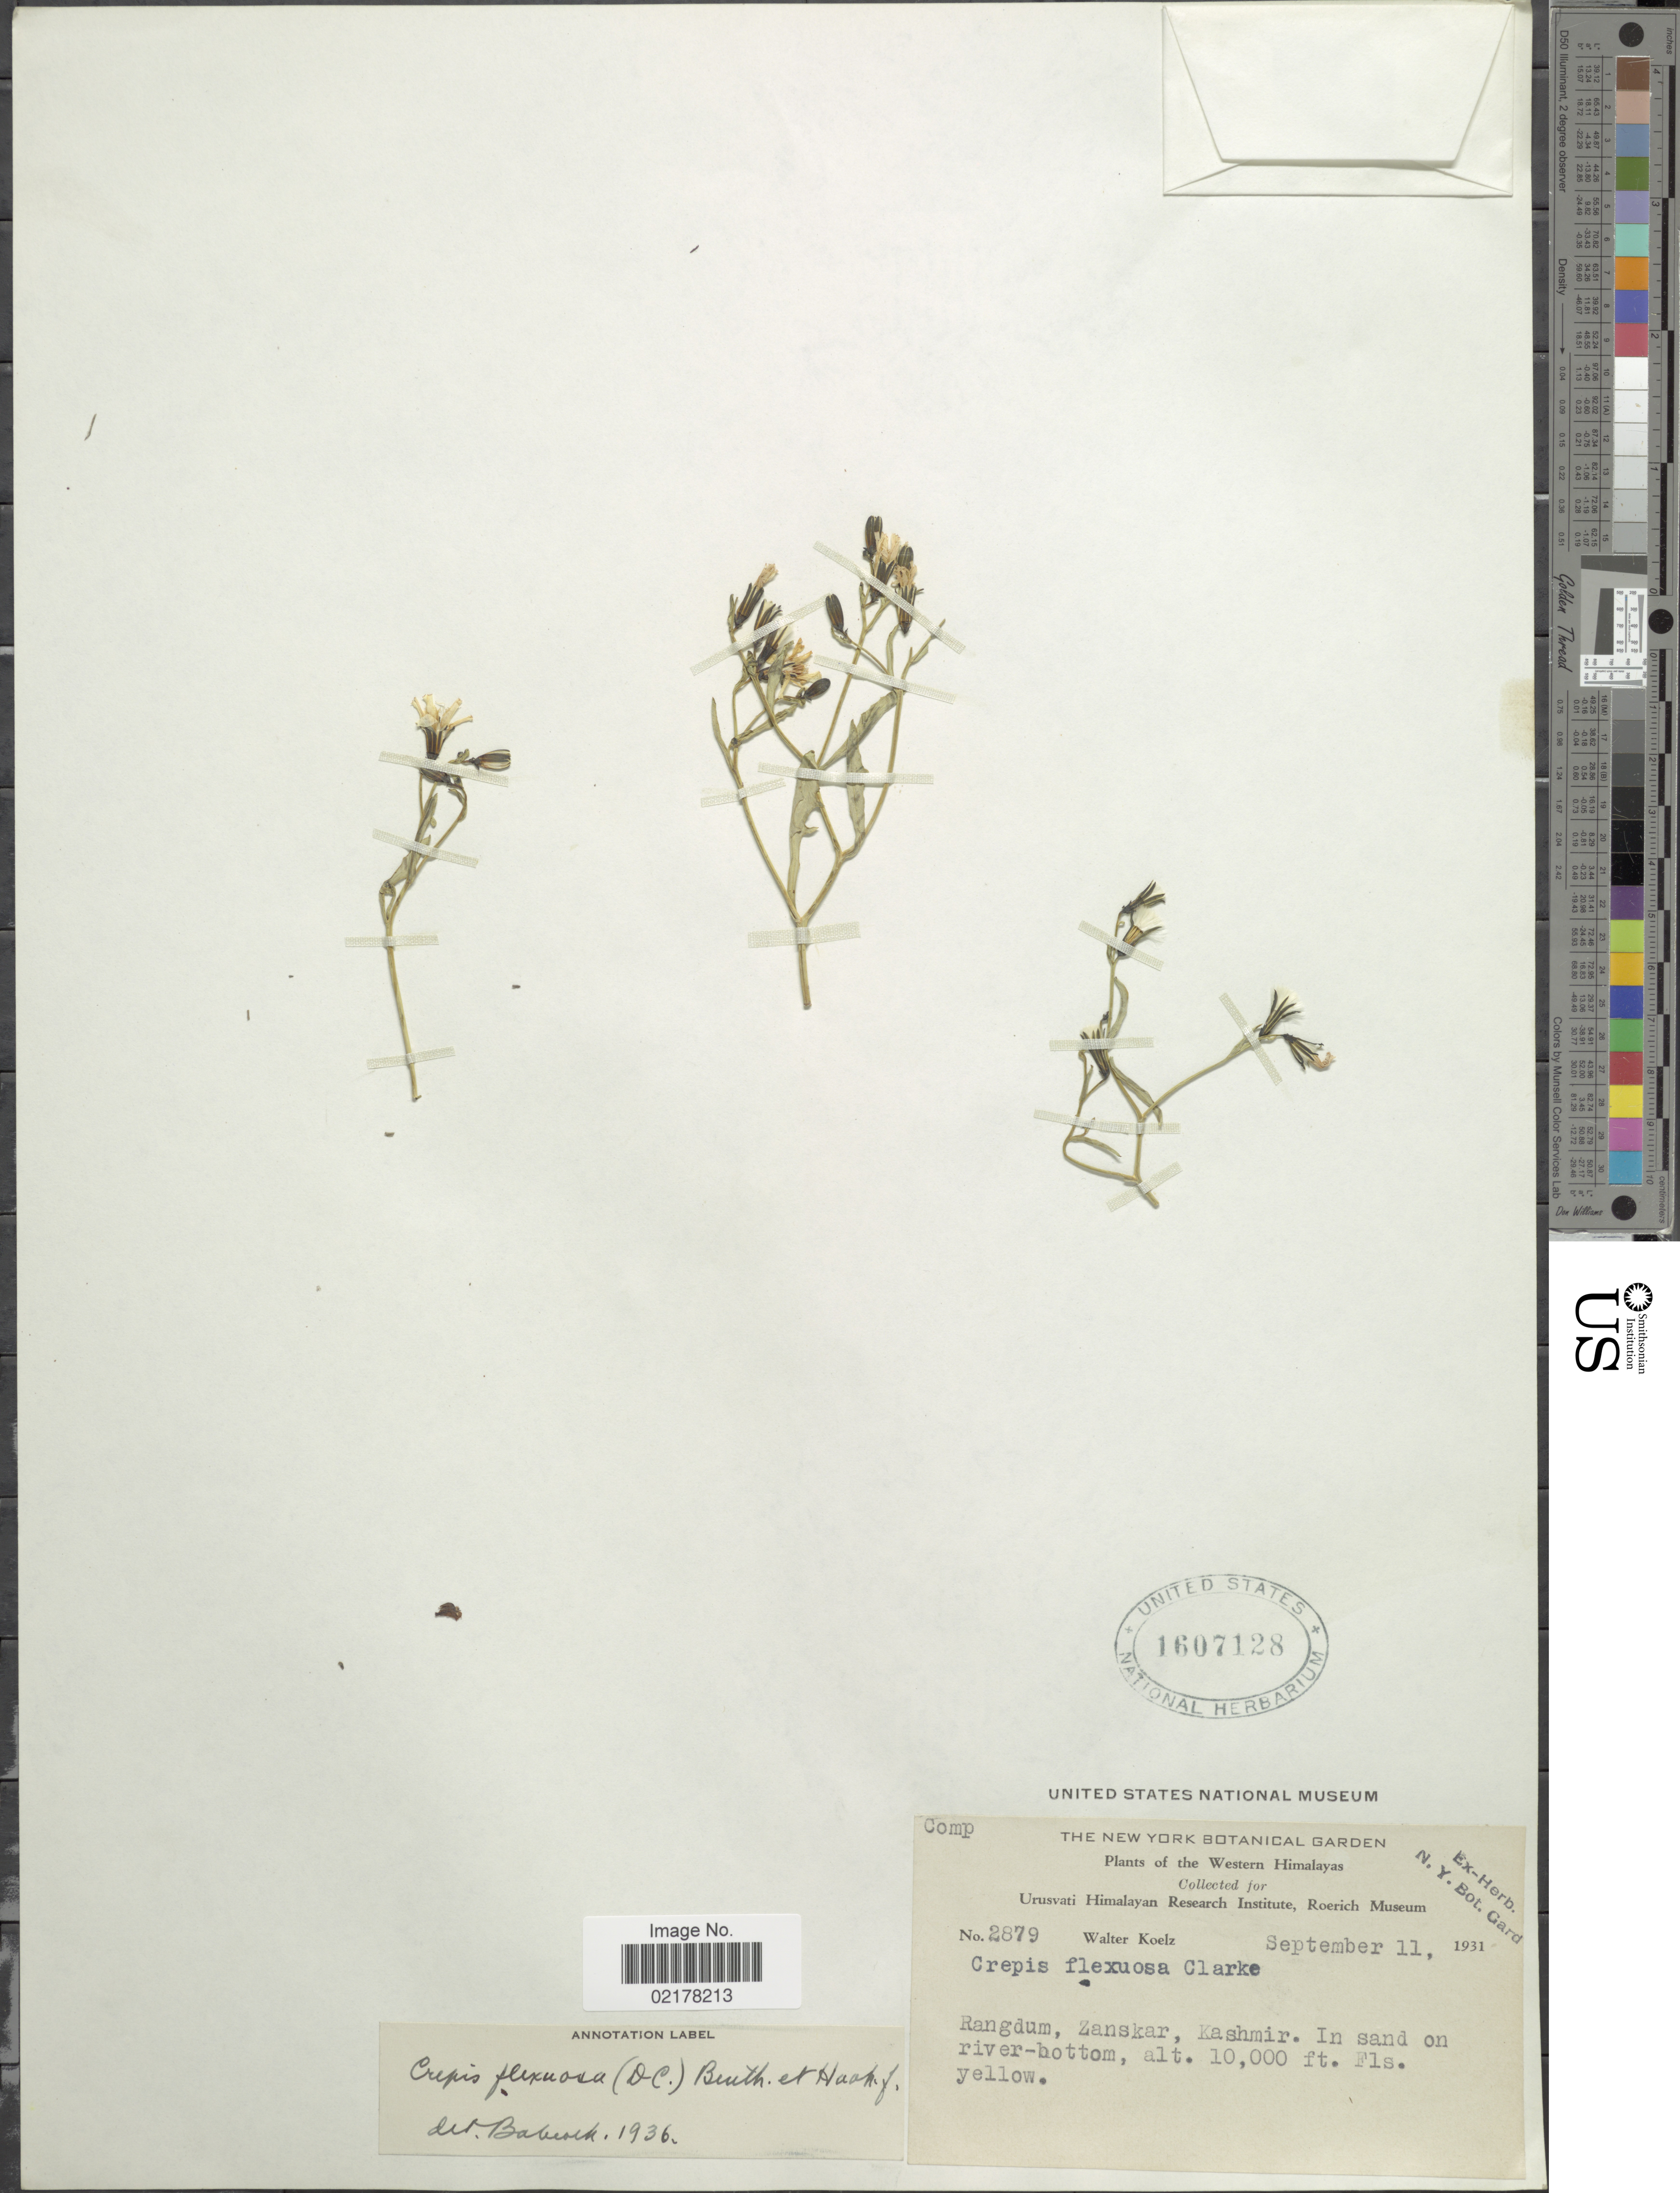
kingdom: Plantae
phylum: Tracheophyta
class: Magnoliopsida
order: Asterales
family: Asteraceae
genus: Askellia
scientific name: Askellia flexuosa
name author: (Ledeb.) W.A. Weber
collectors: W. N. Koelz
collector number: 2879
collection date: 1931-09-11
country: India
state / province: Jammu and Kashmir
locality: Randgum, Zanskar, Kashmir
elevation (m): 3048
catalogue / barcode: US 1607128